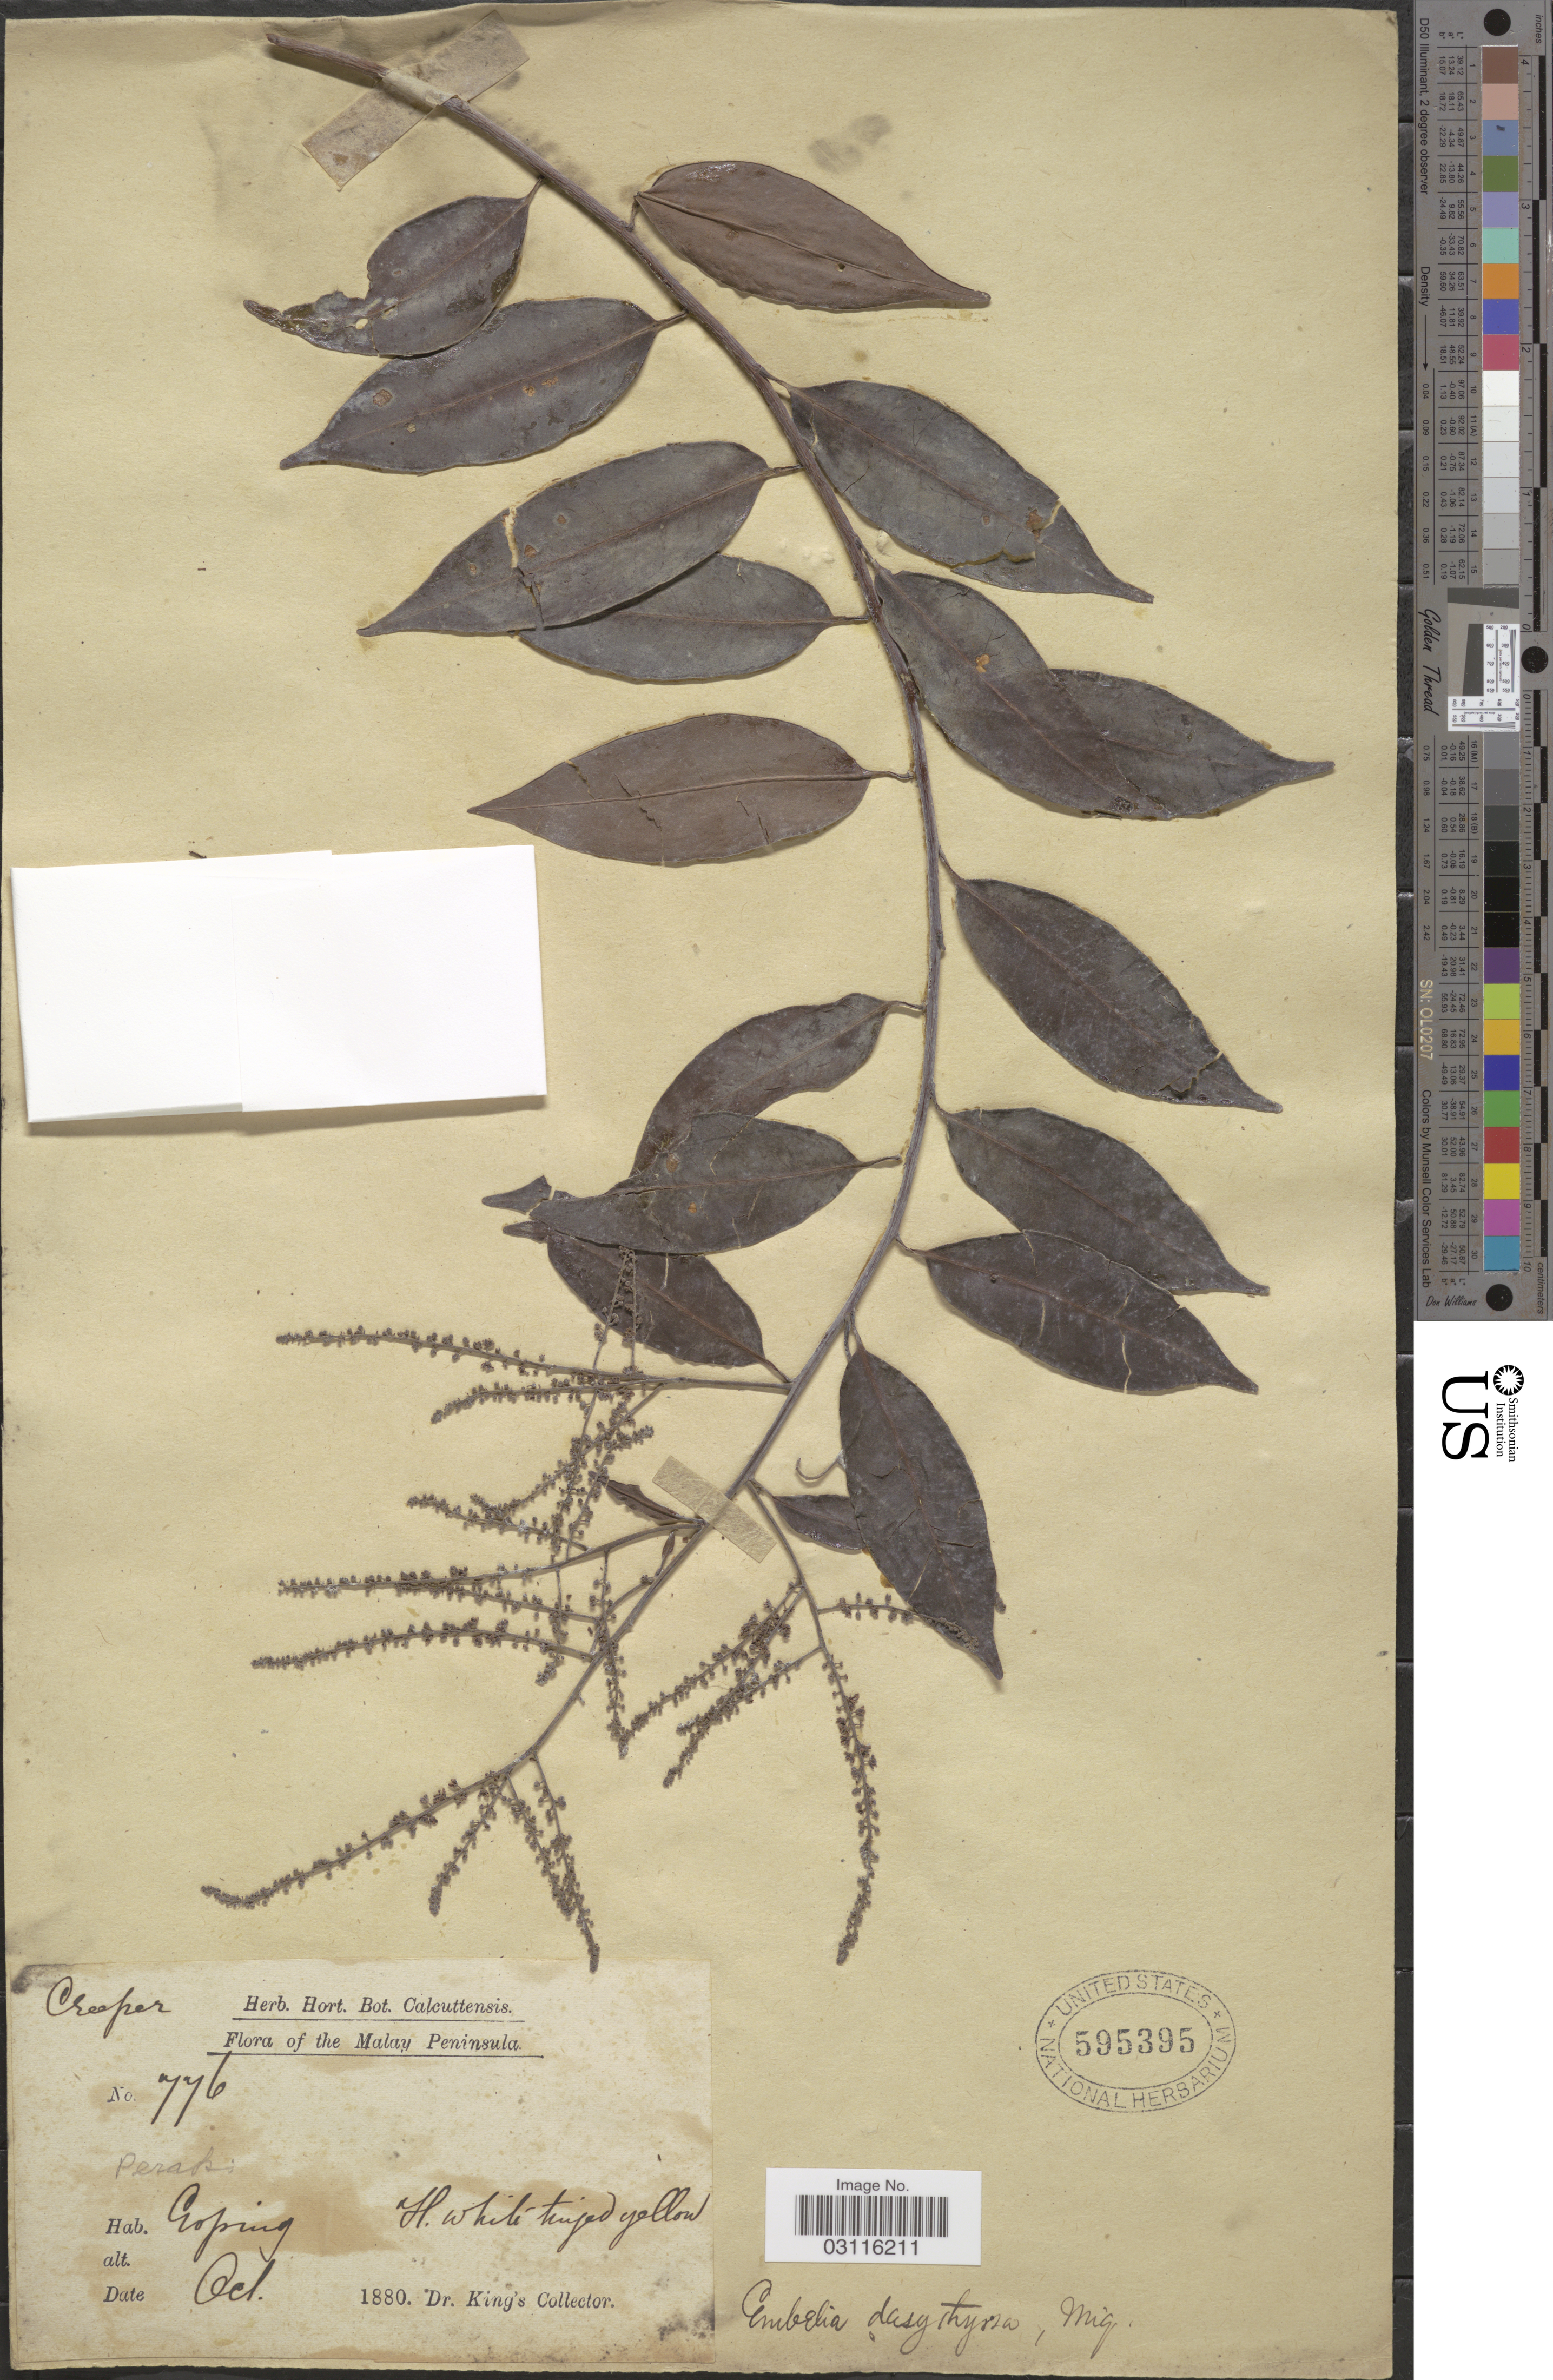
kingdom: Plantae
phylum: Tracheophyta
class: Magnoliopsida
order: Ericales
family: Primulaceae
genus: Embelia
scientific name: Embelia dasythyrsa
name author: Miq.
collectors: Dr. King's collector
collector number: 776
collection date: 1880-10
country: Malaysia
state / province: Perak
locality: Malay Peninsula. Perak. Goping.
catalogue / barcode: US 595395